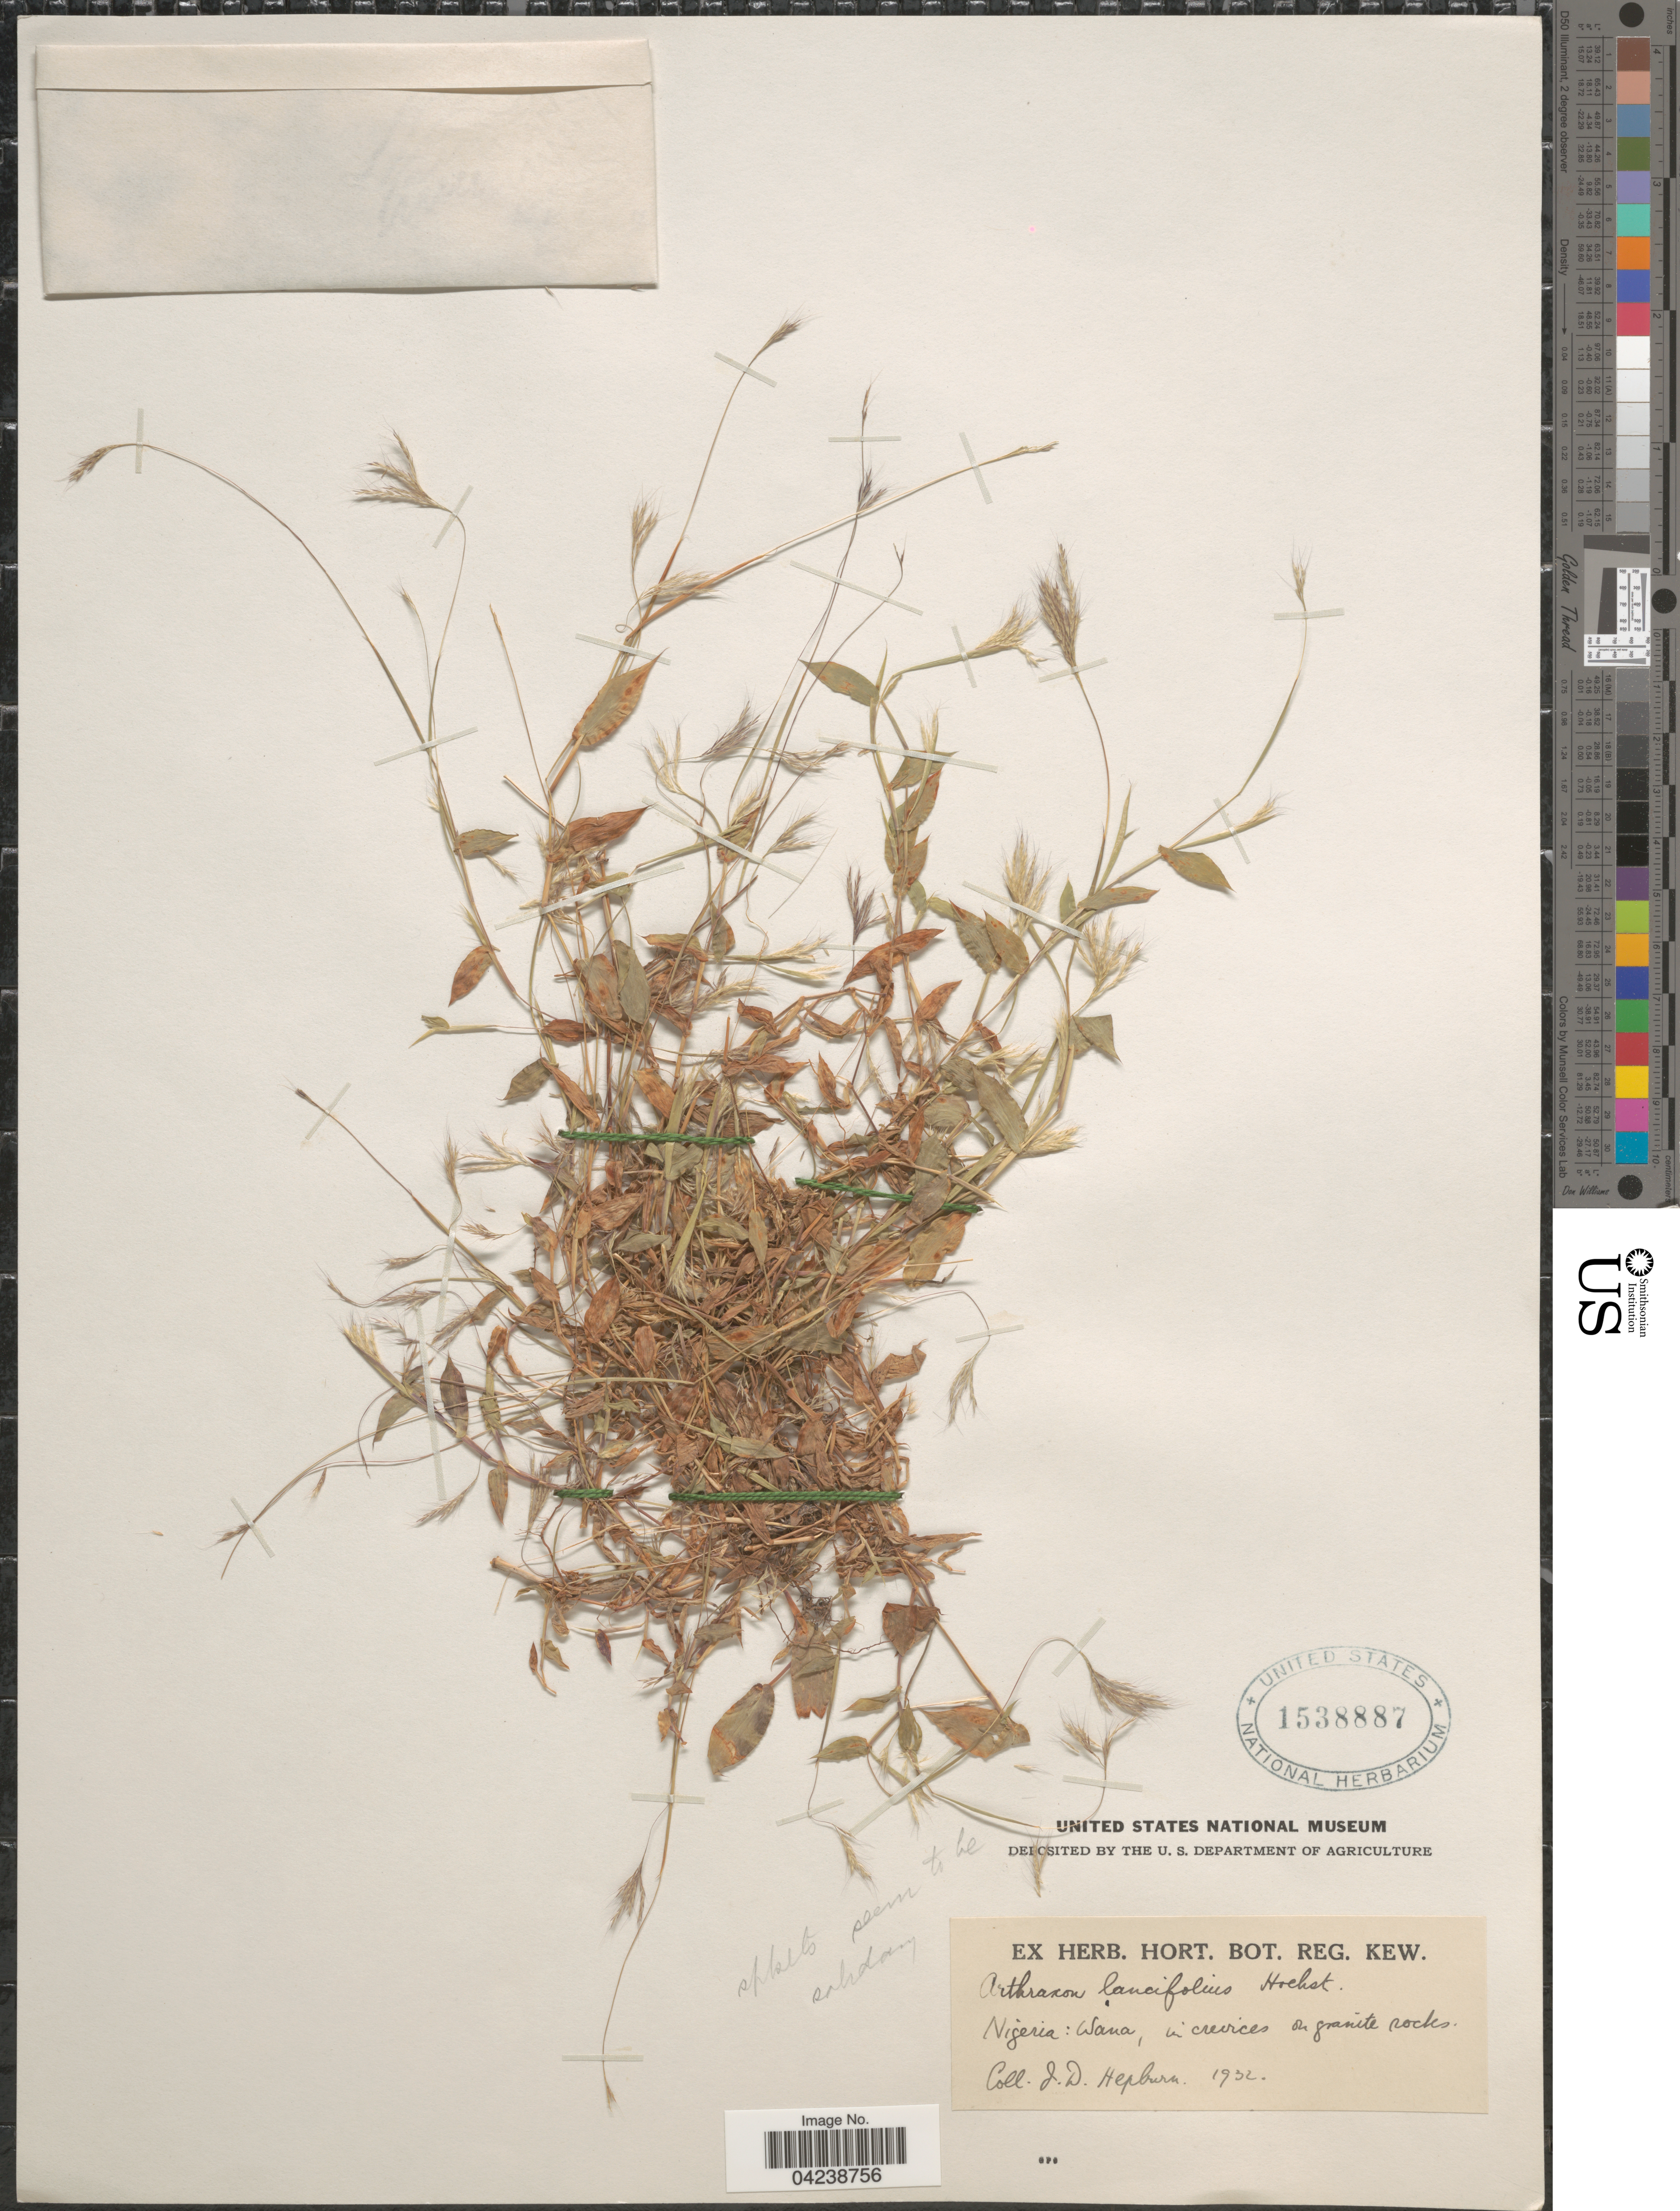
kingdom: Plantae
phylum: Tracheophyta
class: Liliopsida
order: Poales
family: Poaceae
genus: Arthraxon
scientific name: Arthraxon lancifolius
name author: (Trin.) Hochst.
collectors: J. Hepburn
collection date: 1932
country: Nigeria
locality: Wana, in crevices on granite rocks.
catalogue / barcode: US 1538887